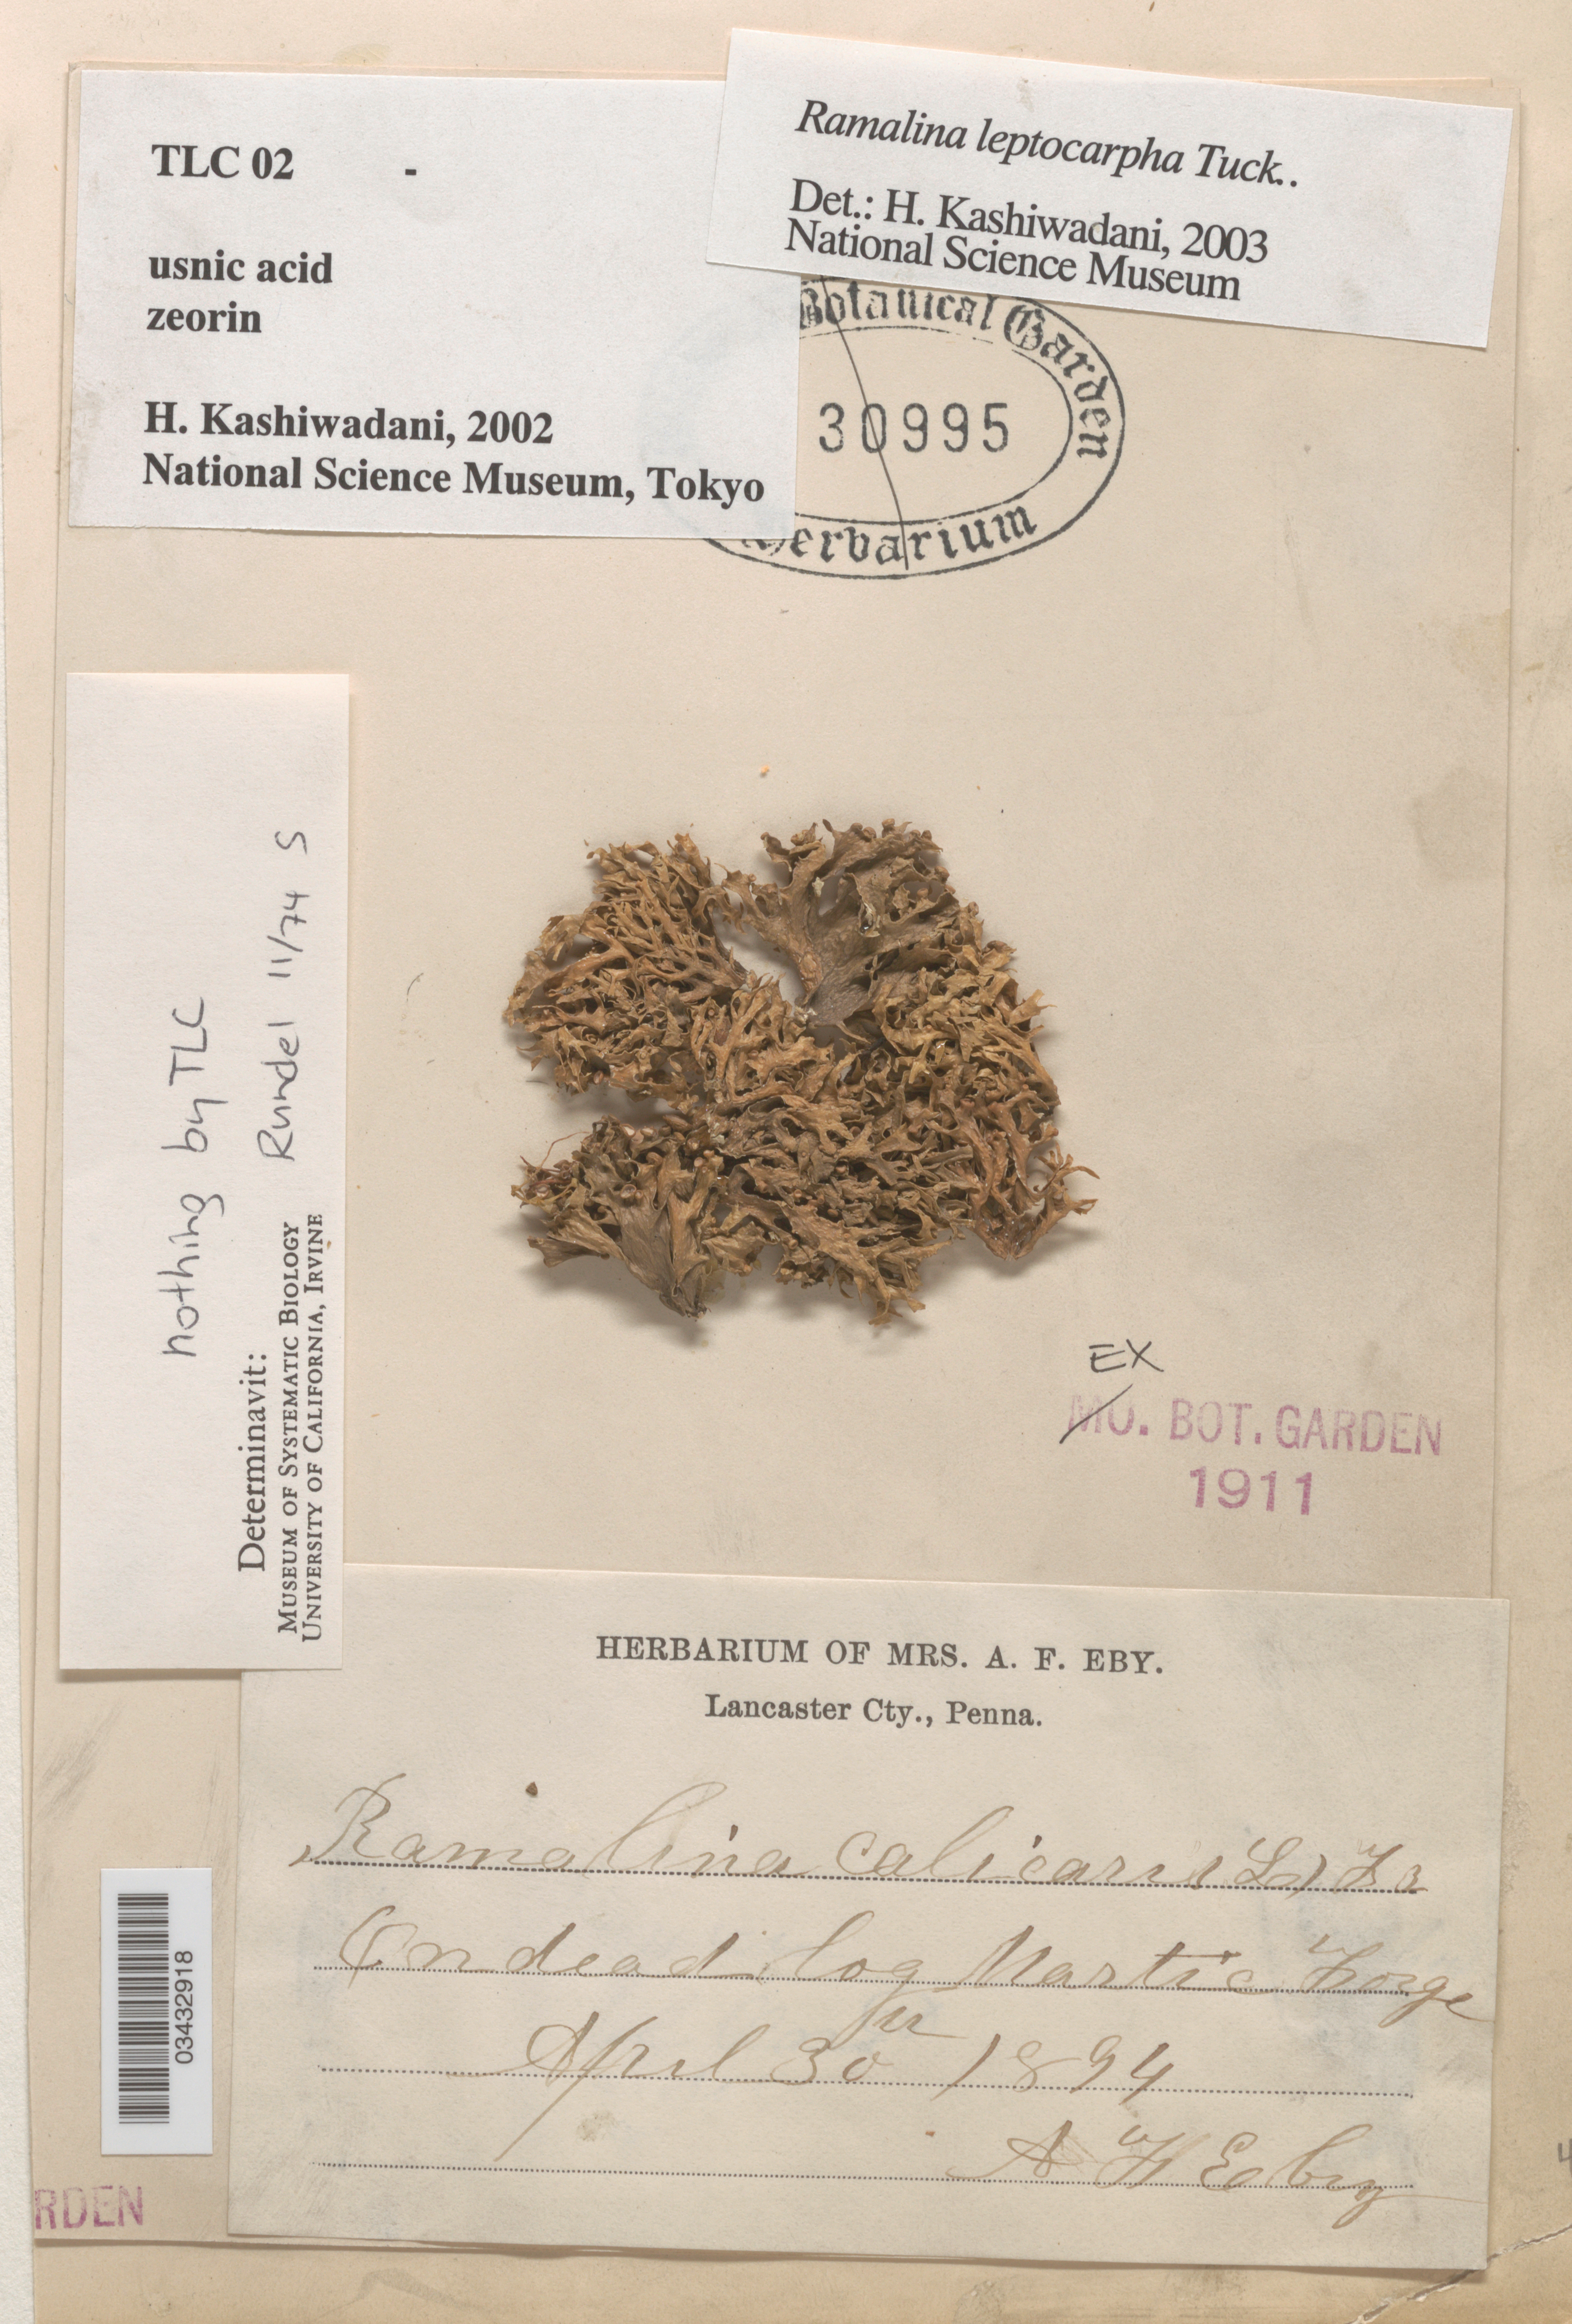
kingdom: Fungi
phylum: Ascomycota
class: Lecanoromycetes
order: Lecanorales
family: Ramalinaceae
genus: Ramalina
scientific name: Ramalina leptocarpha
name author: Tuck.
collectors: A. F. Eby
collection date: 1894-04-30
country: United States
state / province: Pennsylvania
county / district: Lancaster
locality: Martie Gorge